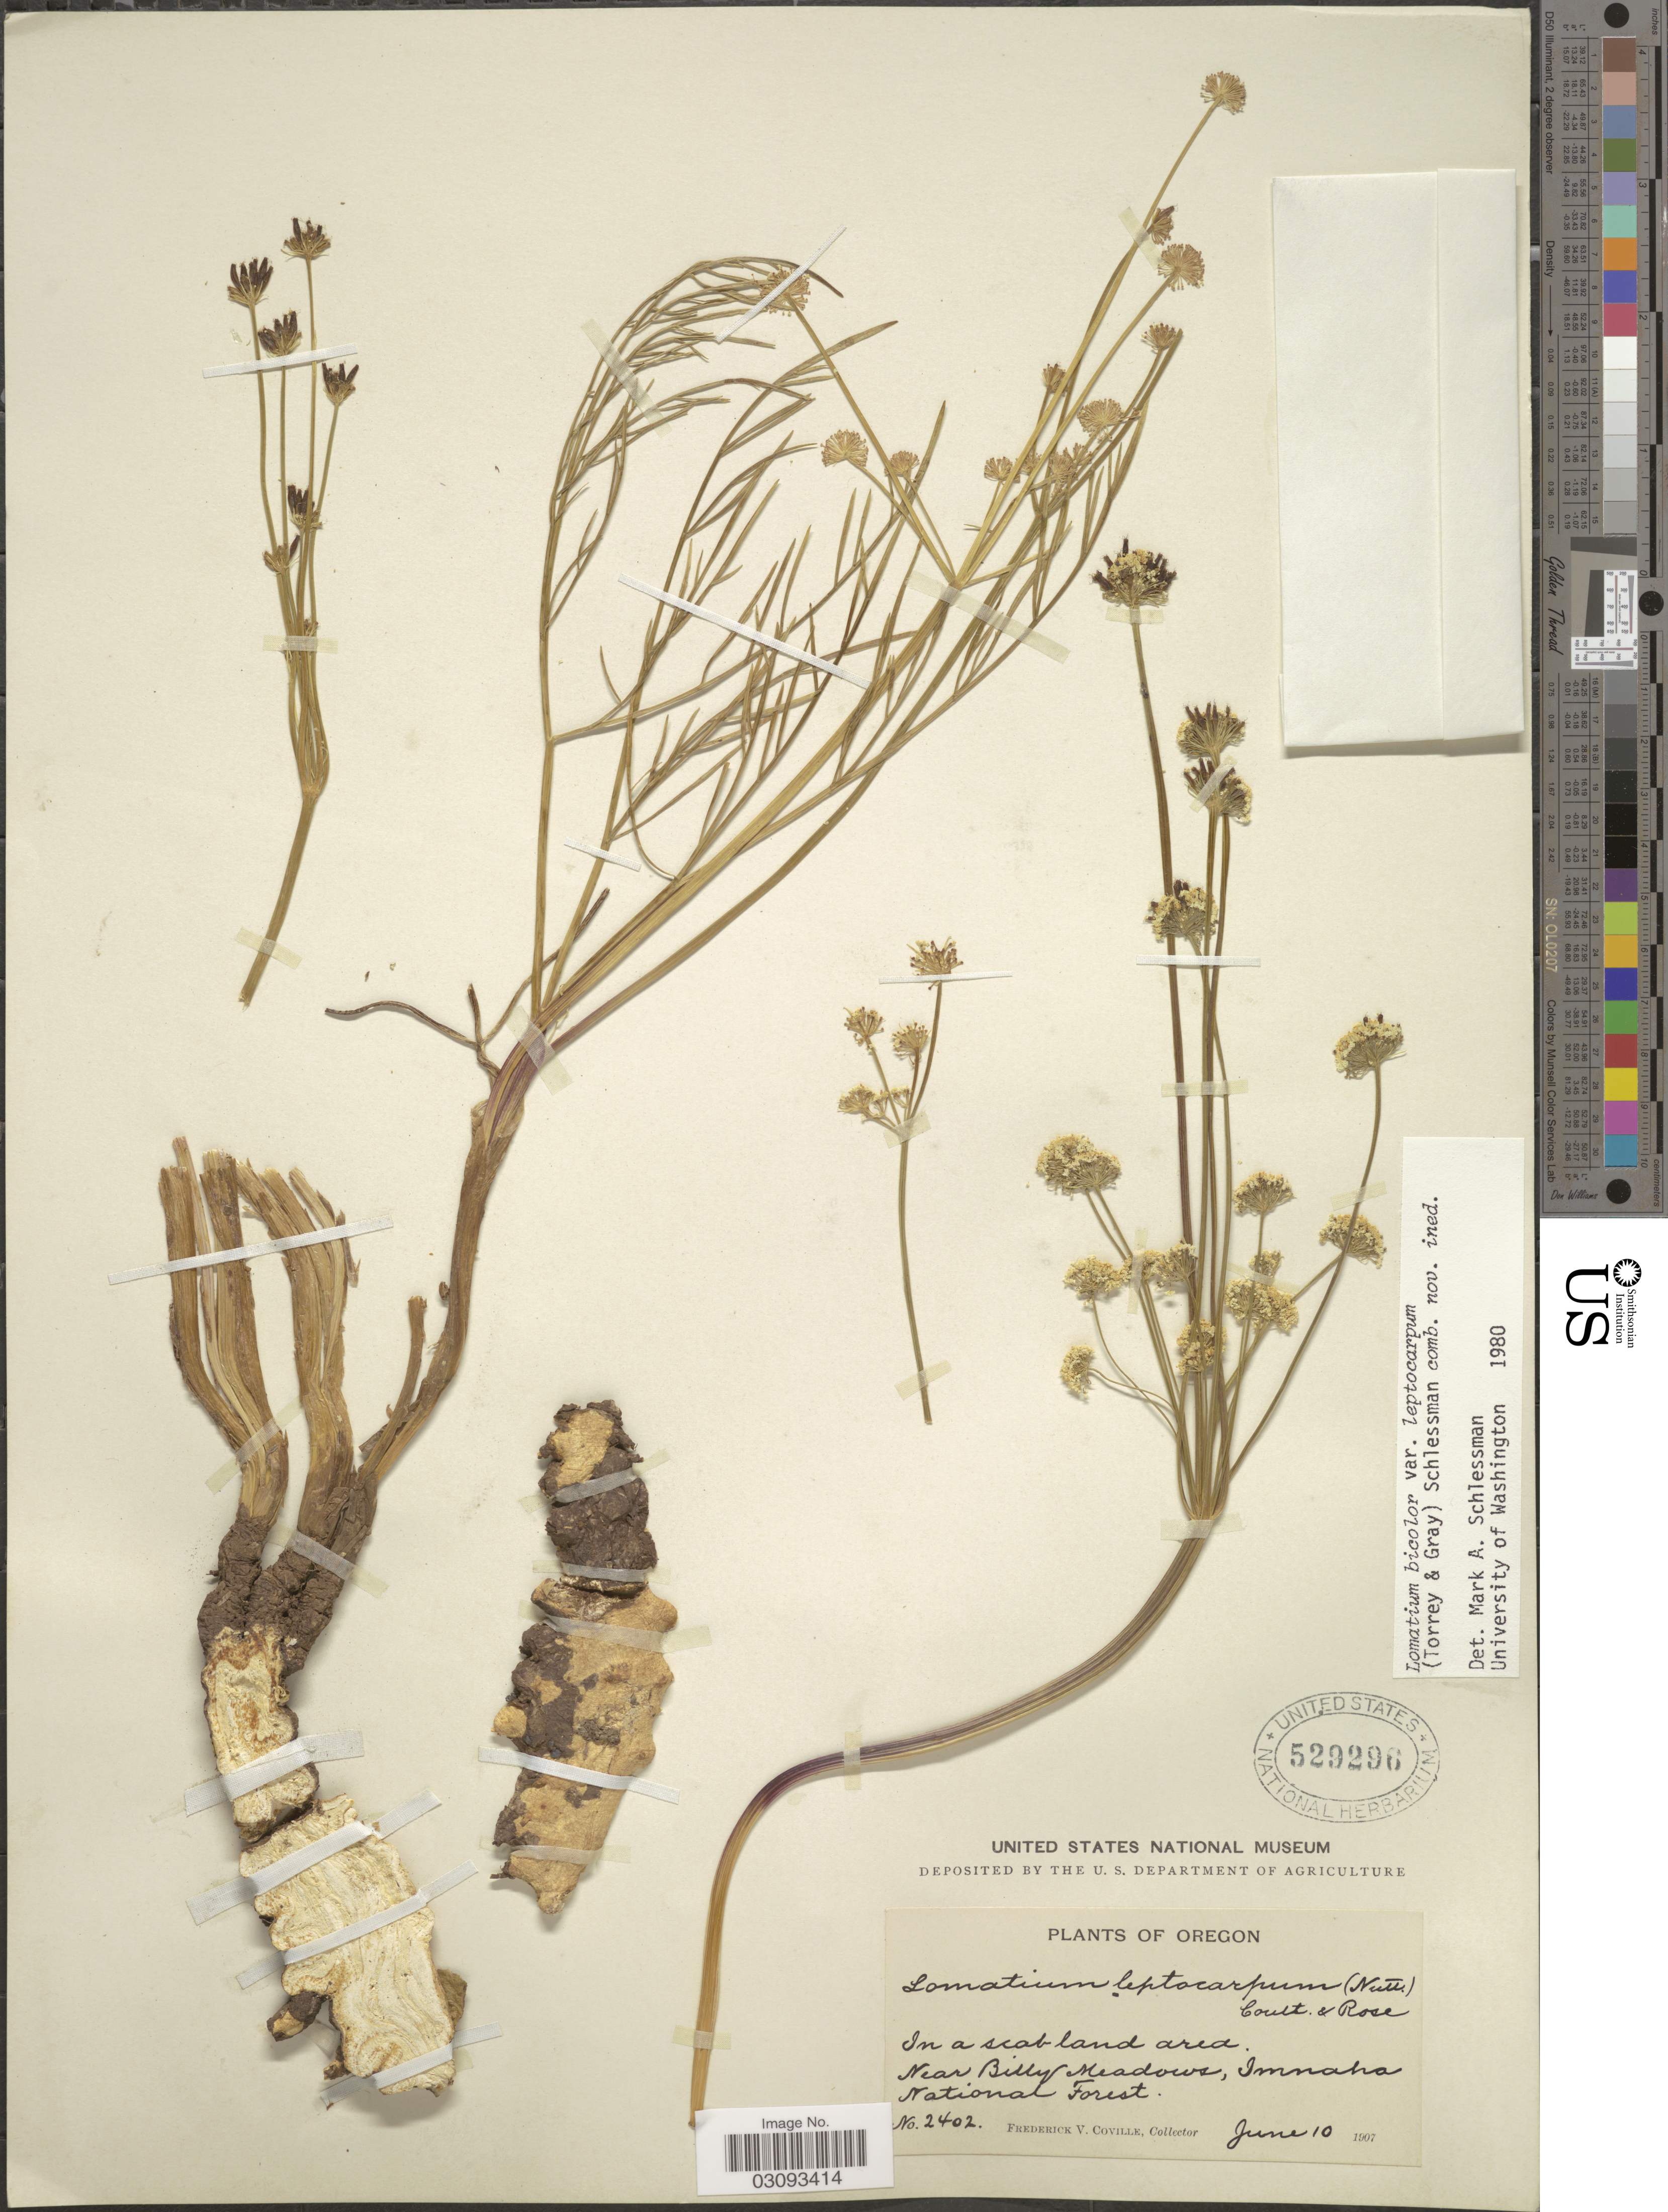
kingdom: Plantae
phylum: Tracheophyta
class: Magnoliopsida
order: Apiales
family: Apiaceae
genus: Lomatium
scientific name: Lomatium bicolor var. leptocarpum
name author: (Torr. & A. Gray) Schlessman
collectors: F. V. Coville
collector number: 2402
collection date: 1907-06-10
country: United States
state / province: Oregon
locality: In a scab land area. Near Billy Meadows, Imnaha National Forest.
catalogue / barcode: US 529296